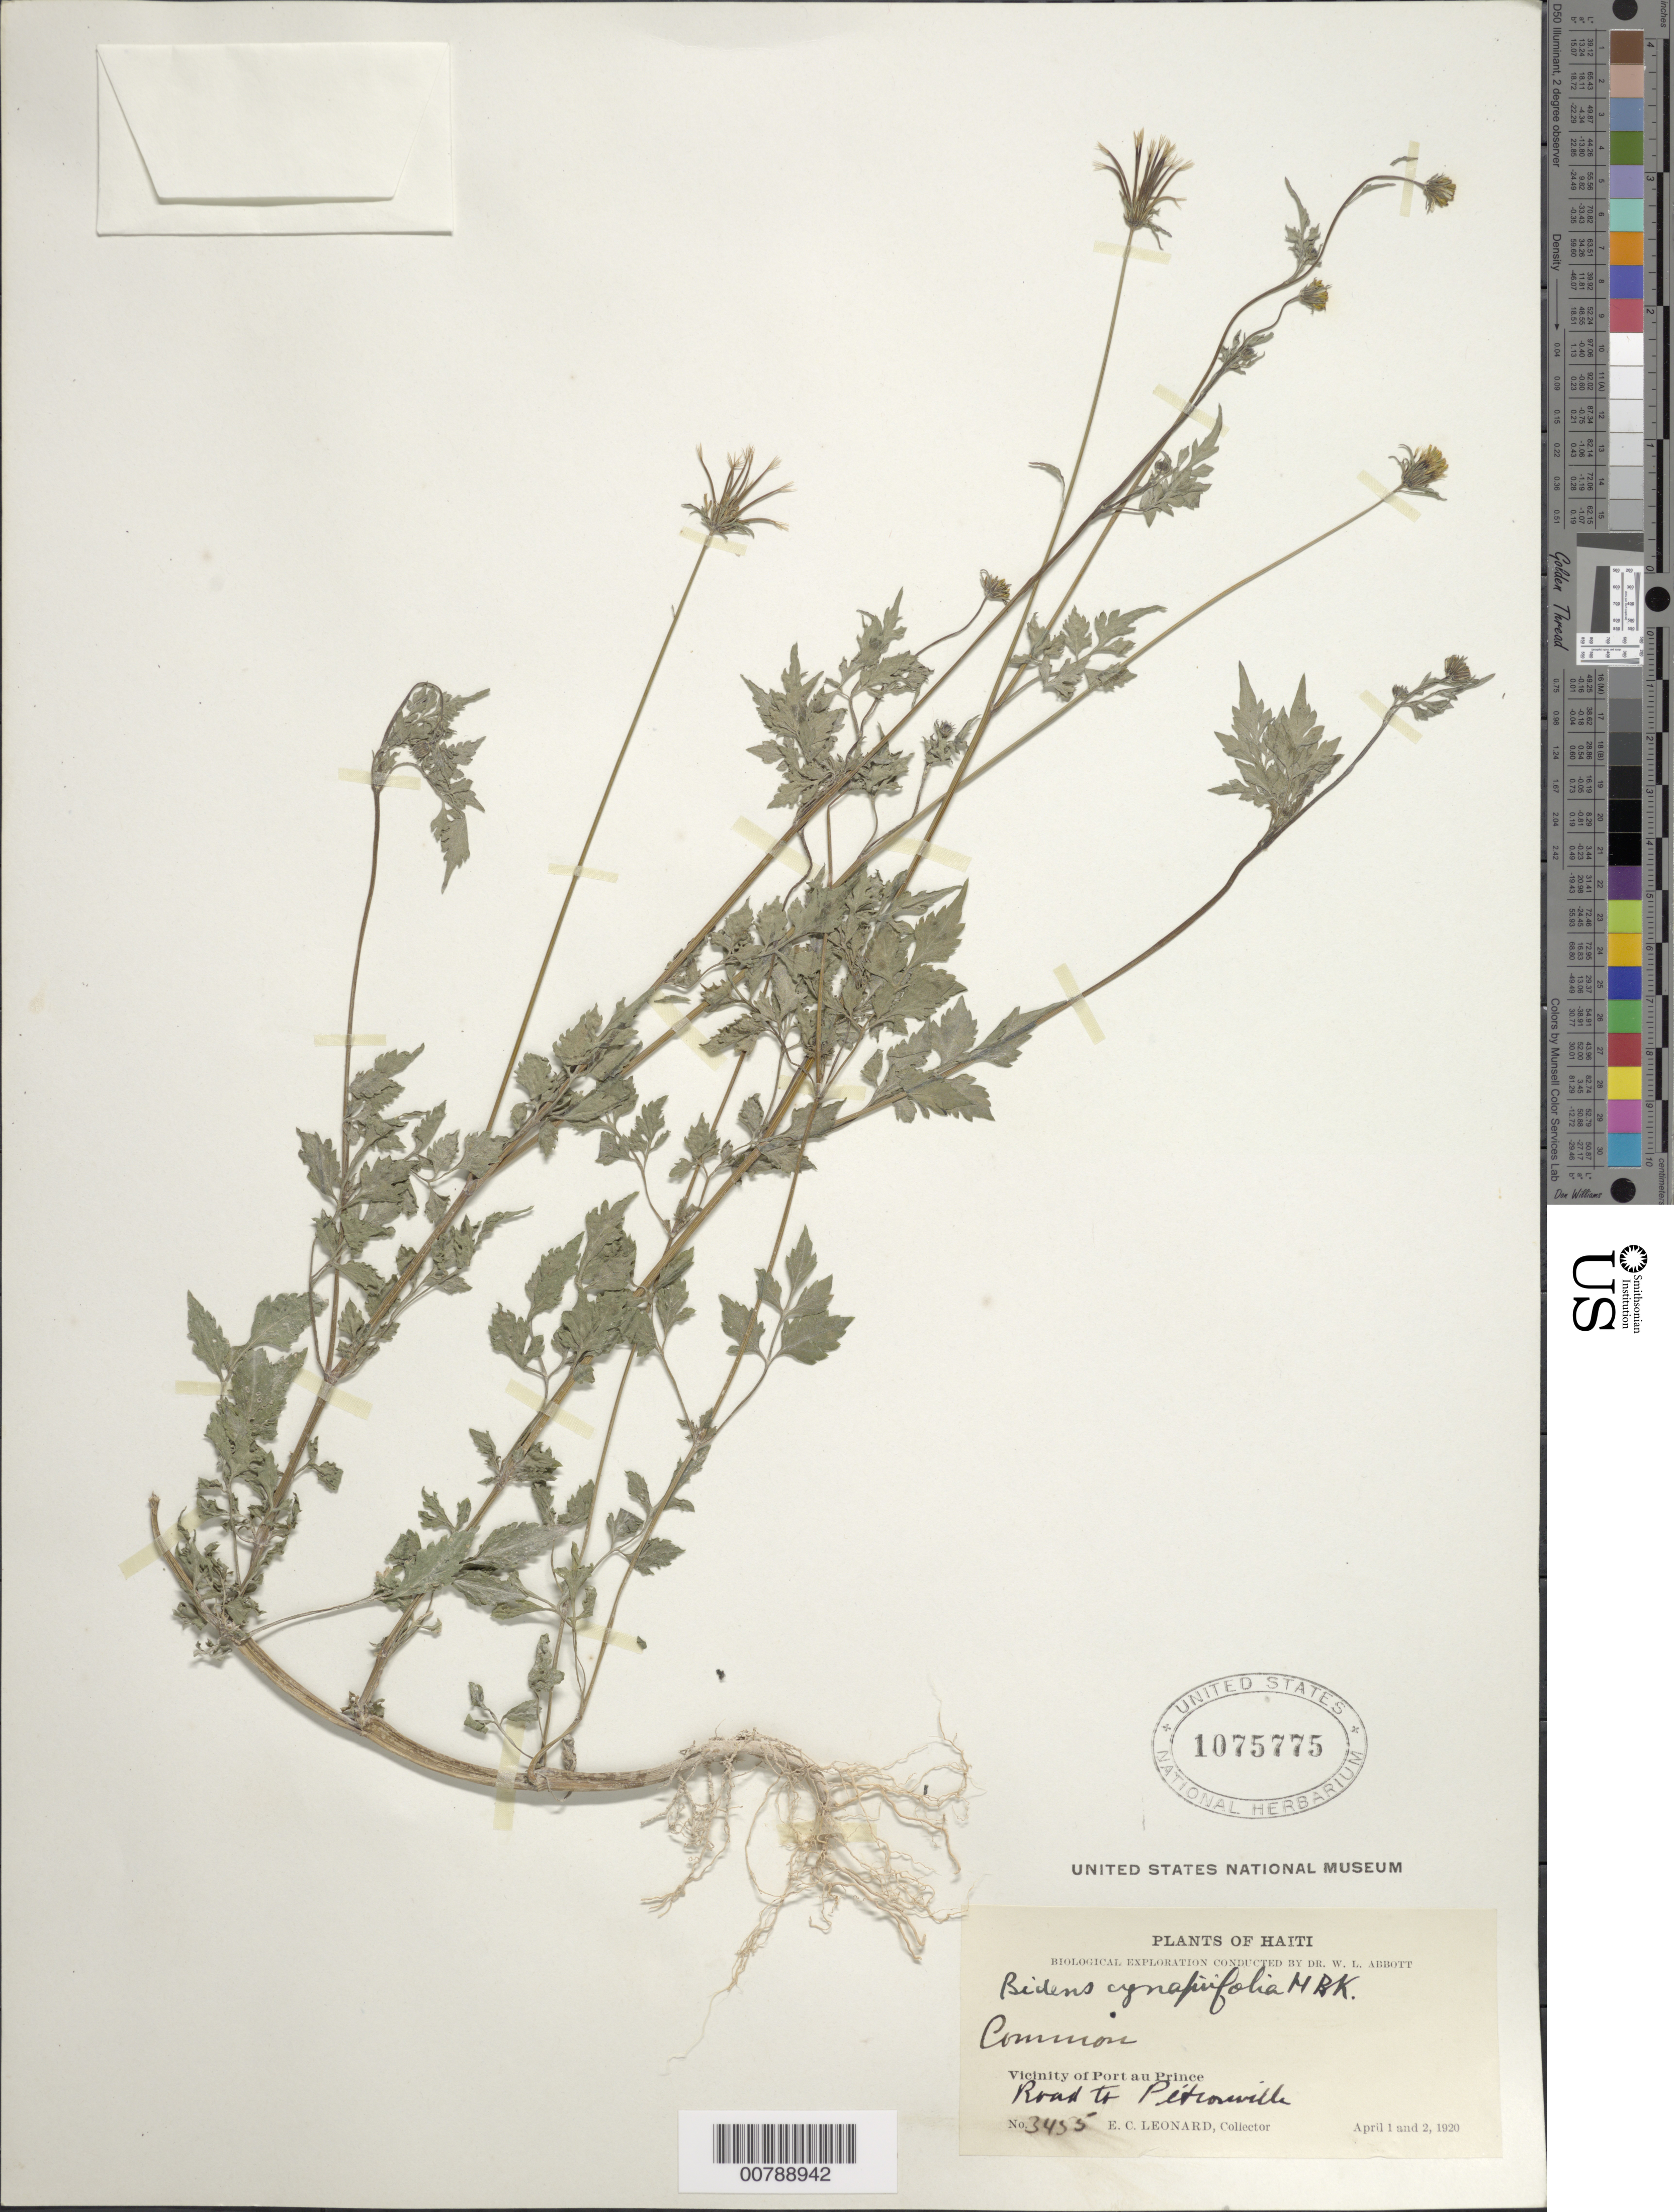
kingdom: Plantae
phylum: Tracheophyta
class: Magnoliopsida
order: Asterales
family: Asteraceae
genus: Bidens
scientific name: Bidens cynapiifolia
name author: Kunth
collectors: E. C. Leonard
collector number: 3455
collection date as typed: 01 Apr 1920 and 02 Apr 1920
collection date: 1920-04-01,1920-04-02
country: Haiti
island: Hispaniola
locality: Vicinity of Port au Prince, road to Pétionville.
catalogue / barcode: US 1075775